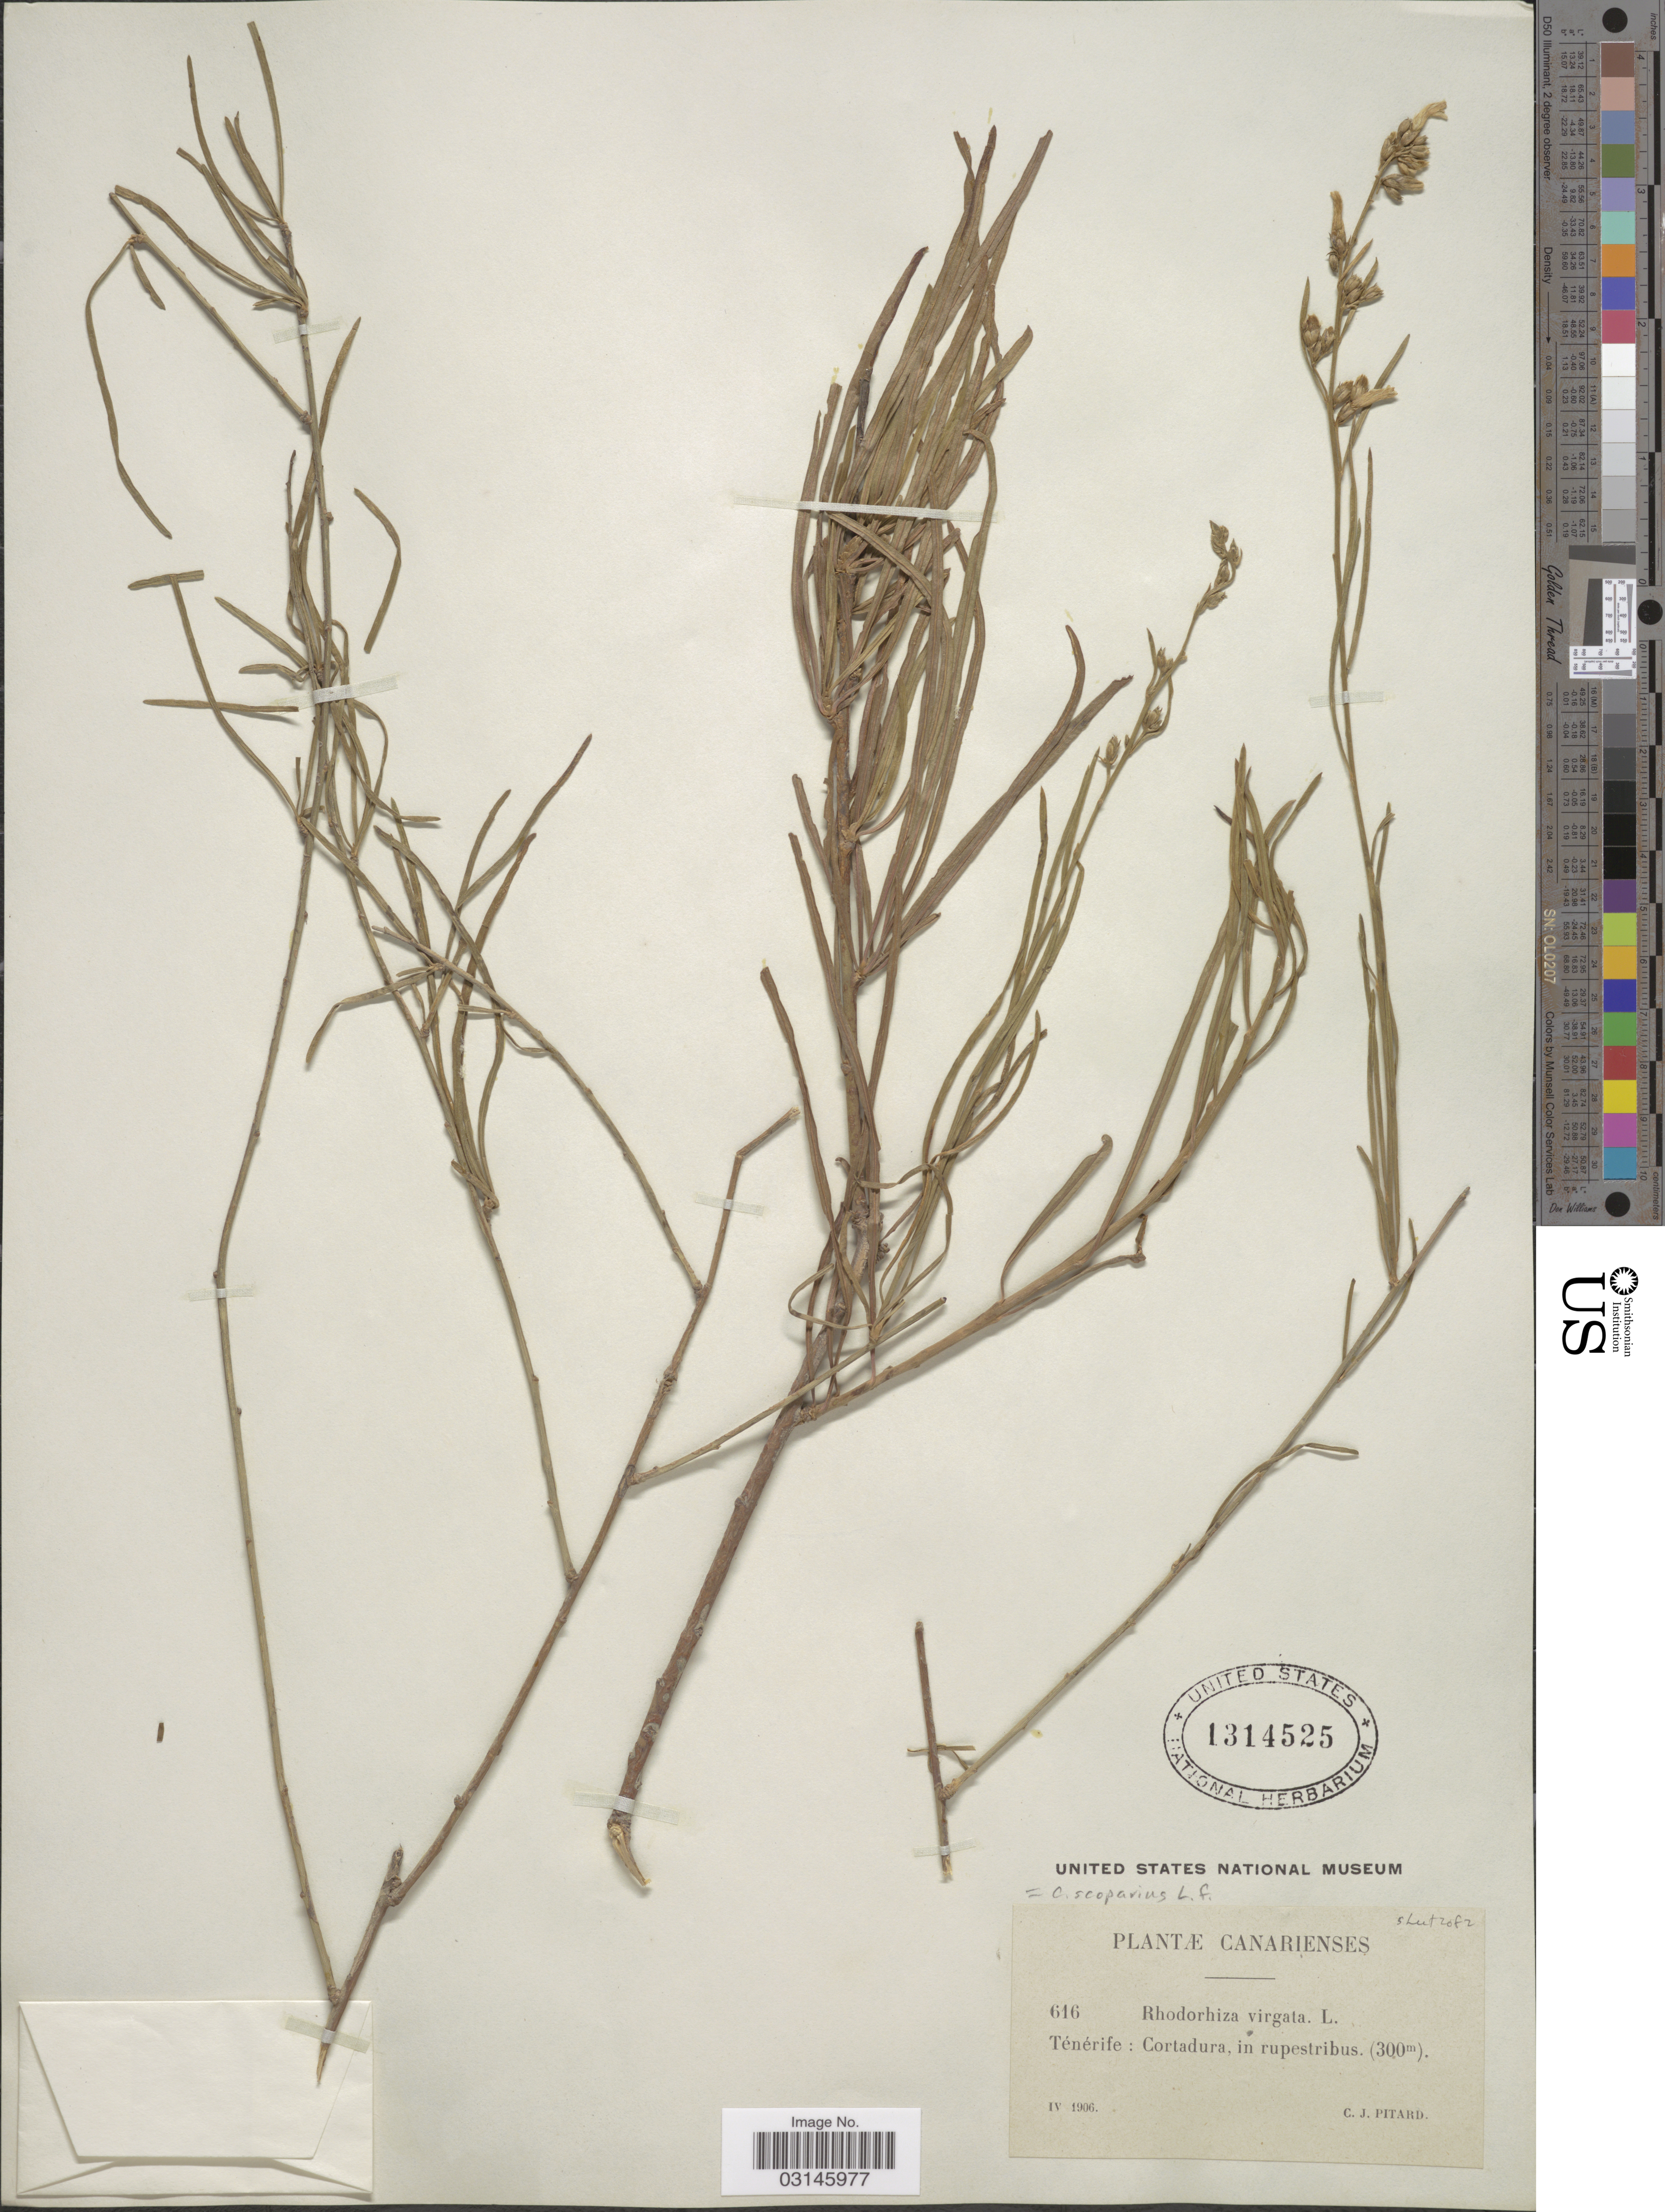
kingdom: Plantae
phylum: Tracheophyta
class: Magnoliopsida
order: Solanales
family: Convolvulaceae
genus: Convolvulus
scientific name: Convolvulus scoparius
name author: L. f.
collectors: C. Pitard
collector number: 616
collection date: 1906-04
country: Spain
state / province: Canarias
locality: Ténérife: Cortadura.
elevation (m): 300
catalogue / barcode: US 1314525